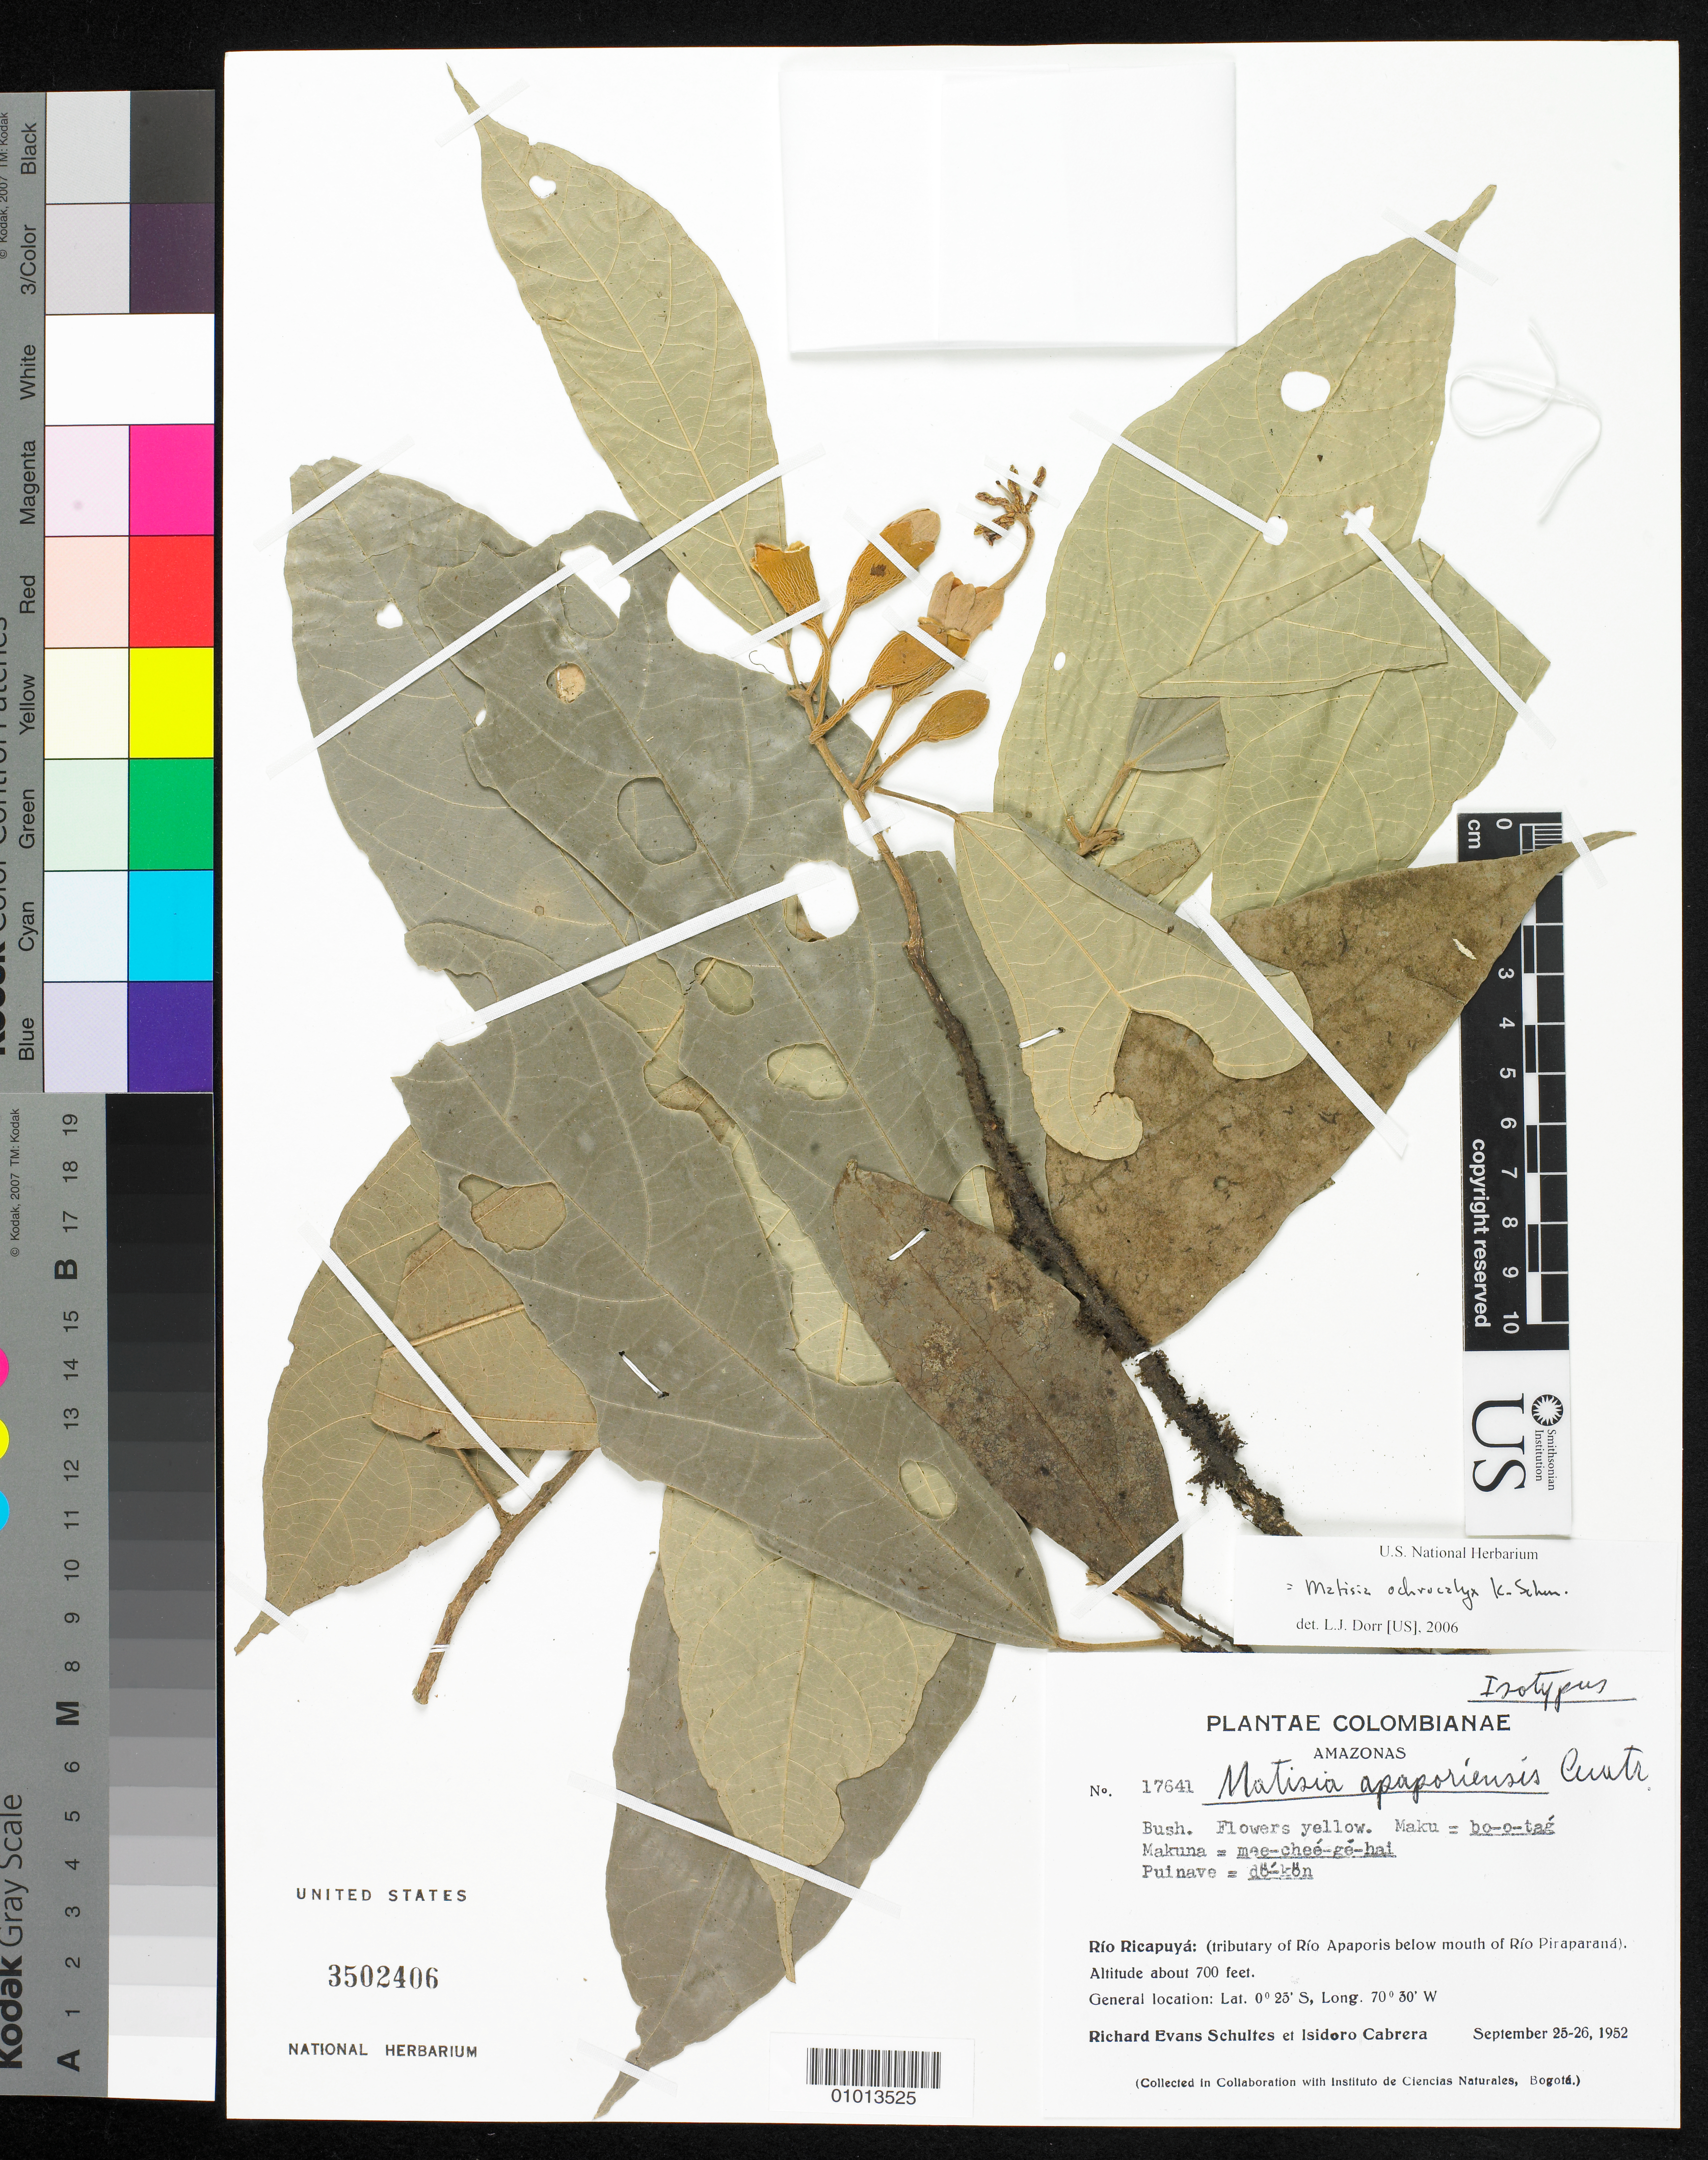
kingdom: Plantae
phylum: Tracheophyta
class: Magnoliopsida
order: Malvales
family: Malvaceae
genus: Matisia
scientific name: Matisia apaporiensis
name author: Cuatrec.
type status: Isotype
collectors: R. E. Schultes & I. Cabrera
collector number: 17641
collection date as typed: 25 Sep 1952 to 26 Sep 1952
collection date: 1952-09-25/1952-09-26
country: Colombia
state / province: Amazônas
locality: Rio Ricapuya.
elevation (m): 213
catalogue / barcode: US 3502406